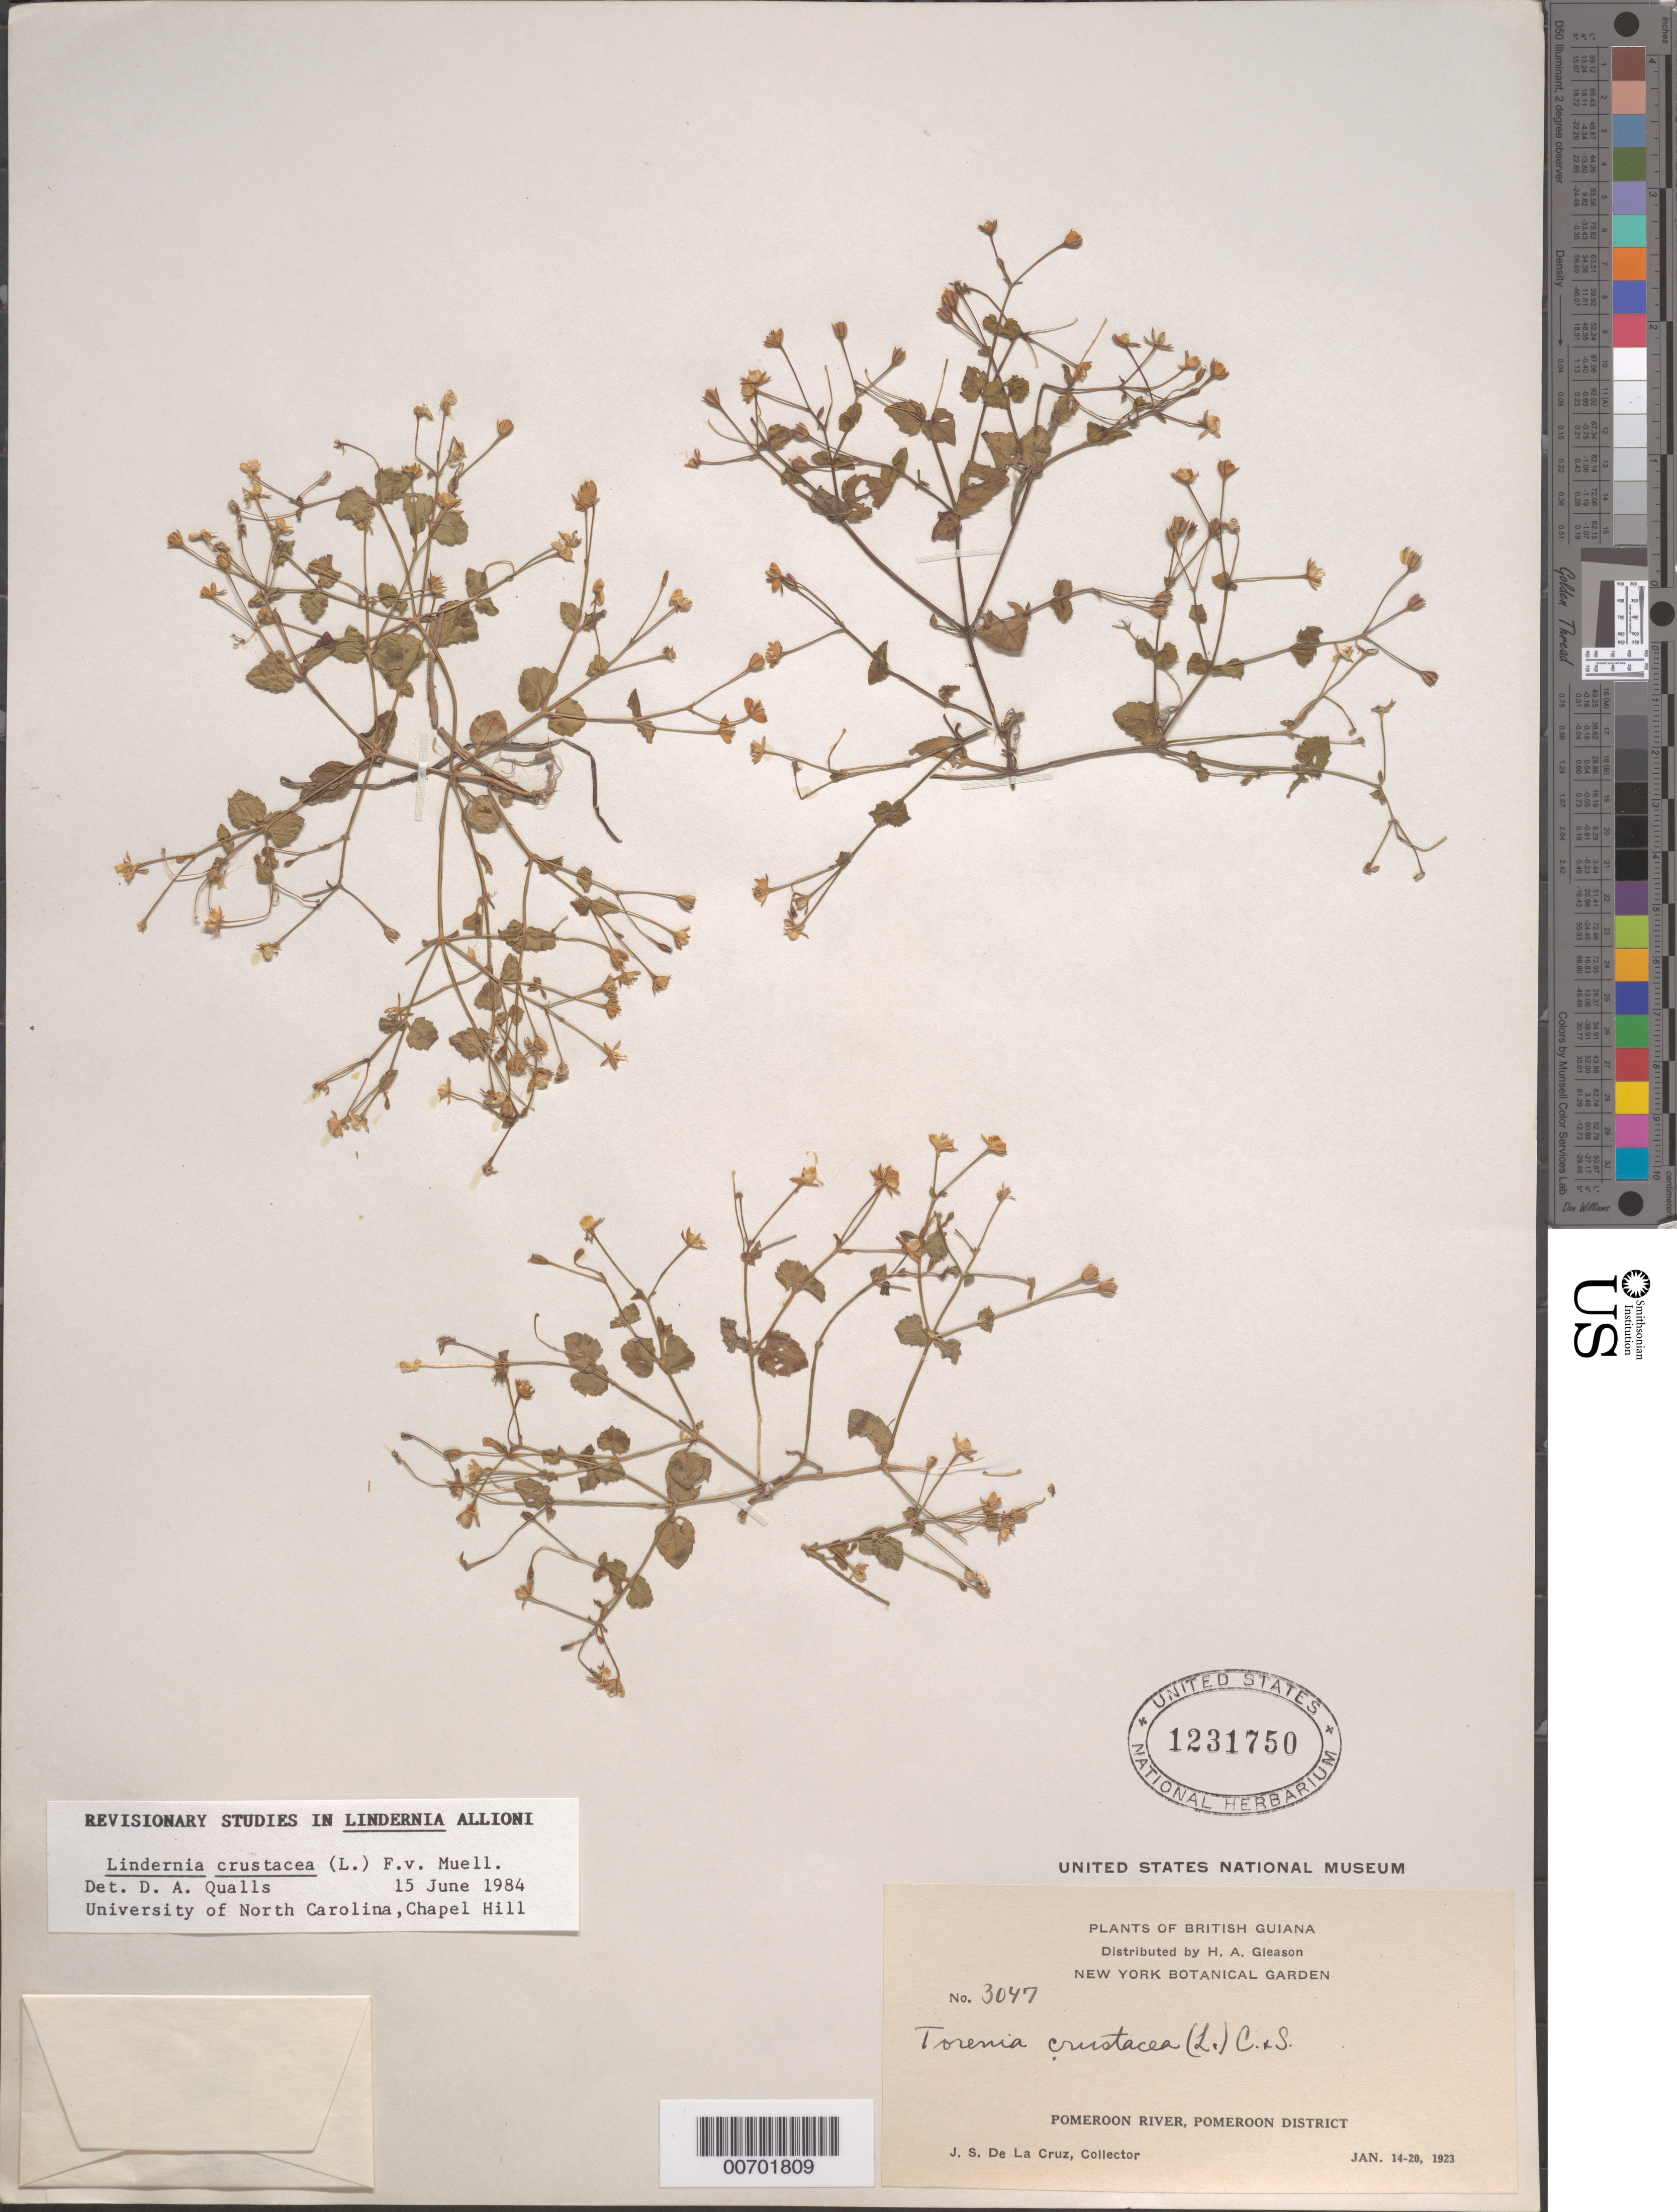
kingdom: Plantae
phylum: Tracheophyta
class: Magnoliopsida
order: Lamiales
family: Linderniaceae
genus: Lindernia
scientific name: Lindernia crustacea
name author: (L.) F. Muell.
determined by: Qualls, D. A.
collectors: J. S. de la Cruz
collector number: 3047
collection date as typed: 14-Jan-23 to 20-Jan-23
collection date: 1923-01-14/1923-01-20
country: Guyana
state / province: Pomeroon-Supenaam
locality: Pomeroon R.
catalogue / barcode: US 1231750